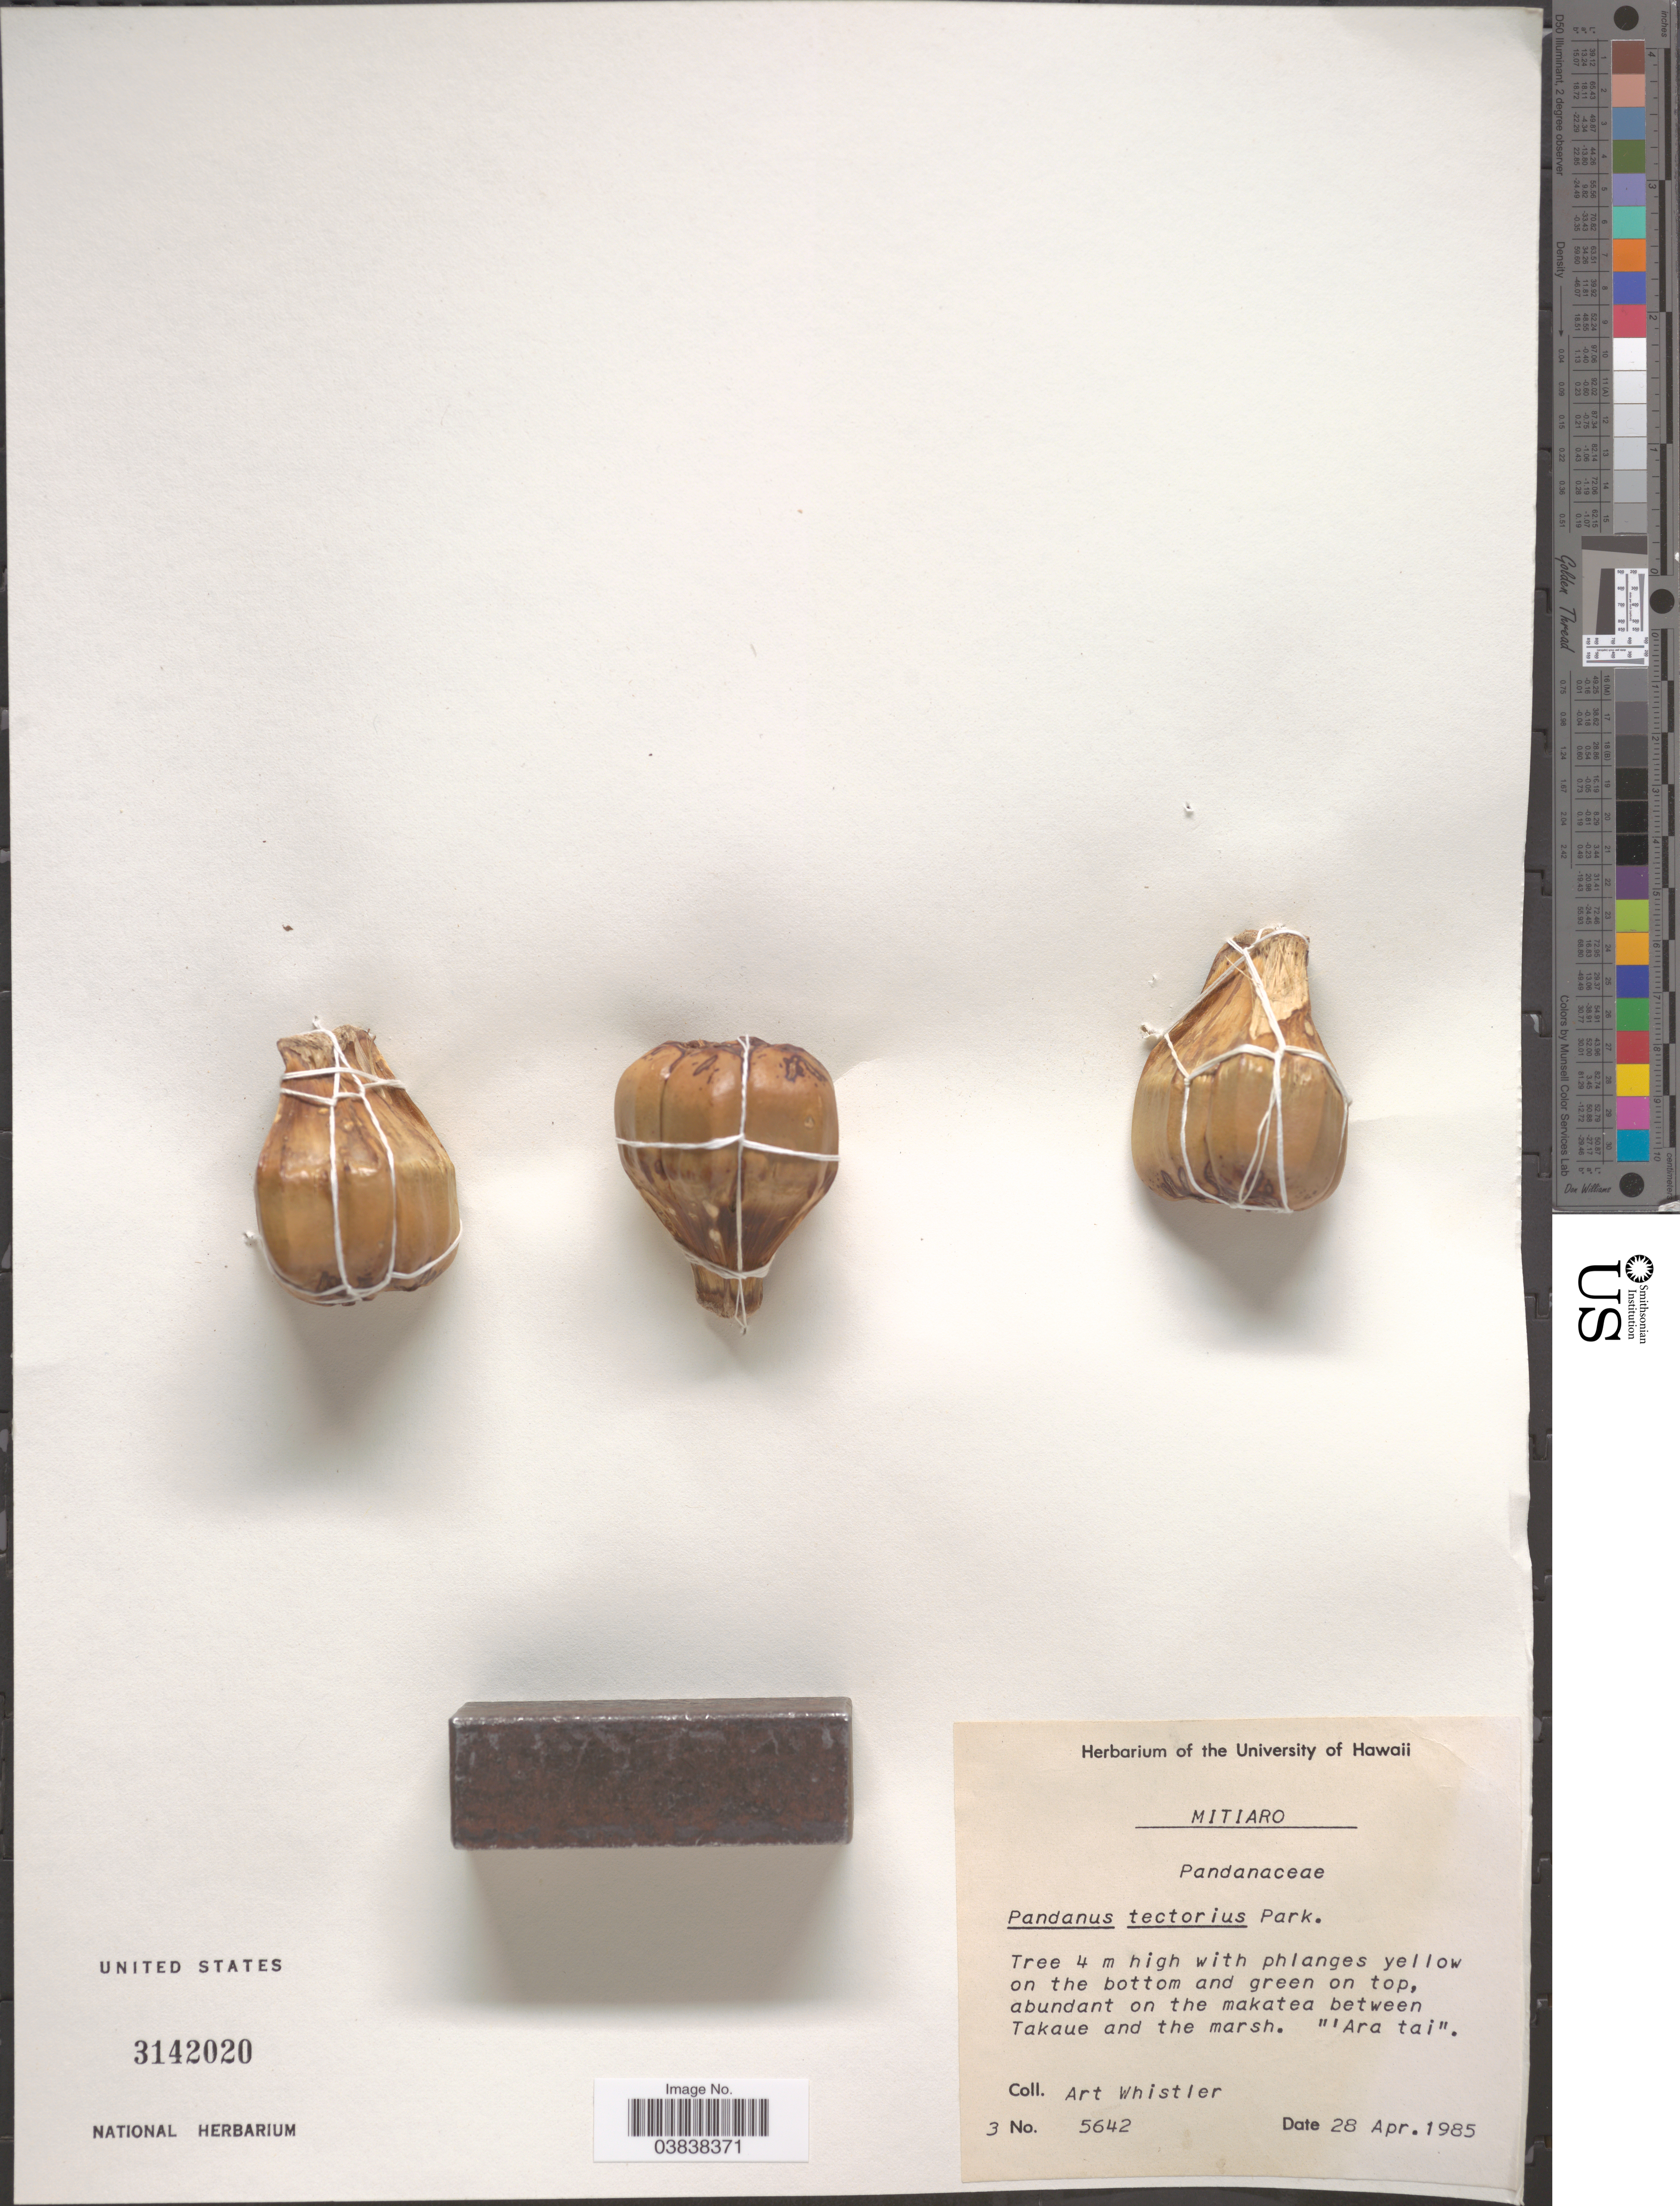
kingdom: Plantae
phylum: Tracheophyta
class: Liliopsida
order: Pandanales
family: Pandanaceae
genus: Pandanus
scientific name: Pandanus tectorius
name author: Parkinson ex DuRoi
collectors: A. Whistler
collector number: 5642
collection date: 1985-04-28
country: Cook Islands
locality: Mitiaro. On the bottom and green on top, abundant on the makatea between Takaue and the marsh. "'Ara tai".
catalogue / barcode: US 3142020